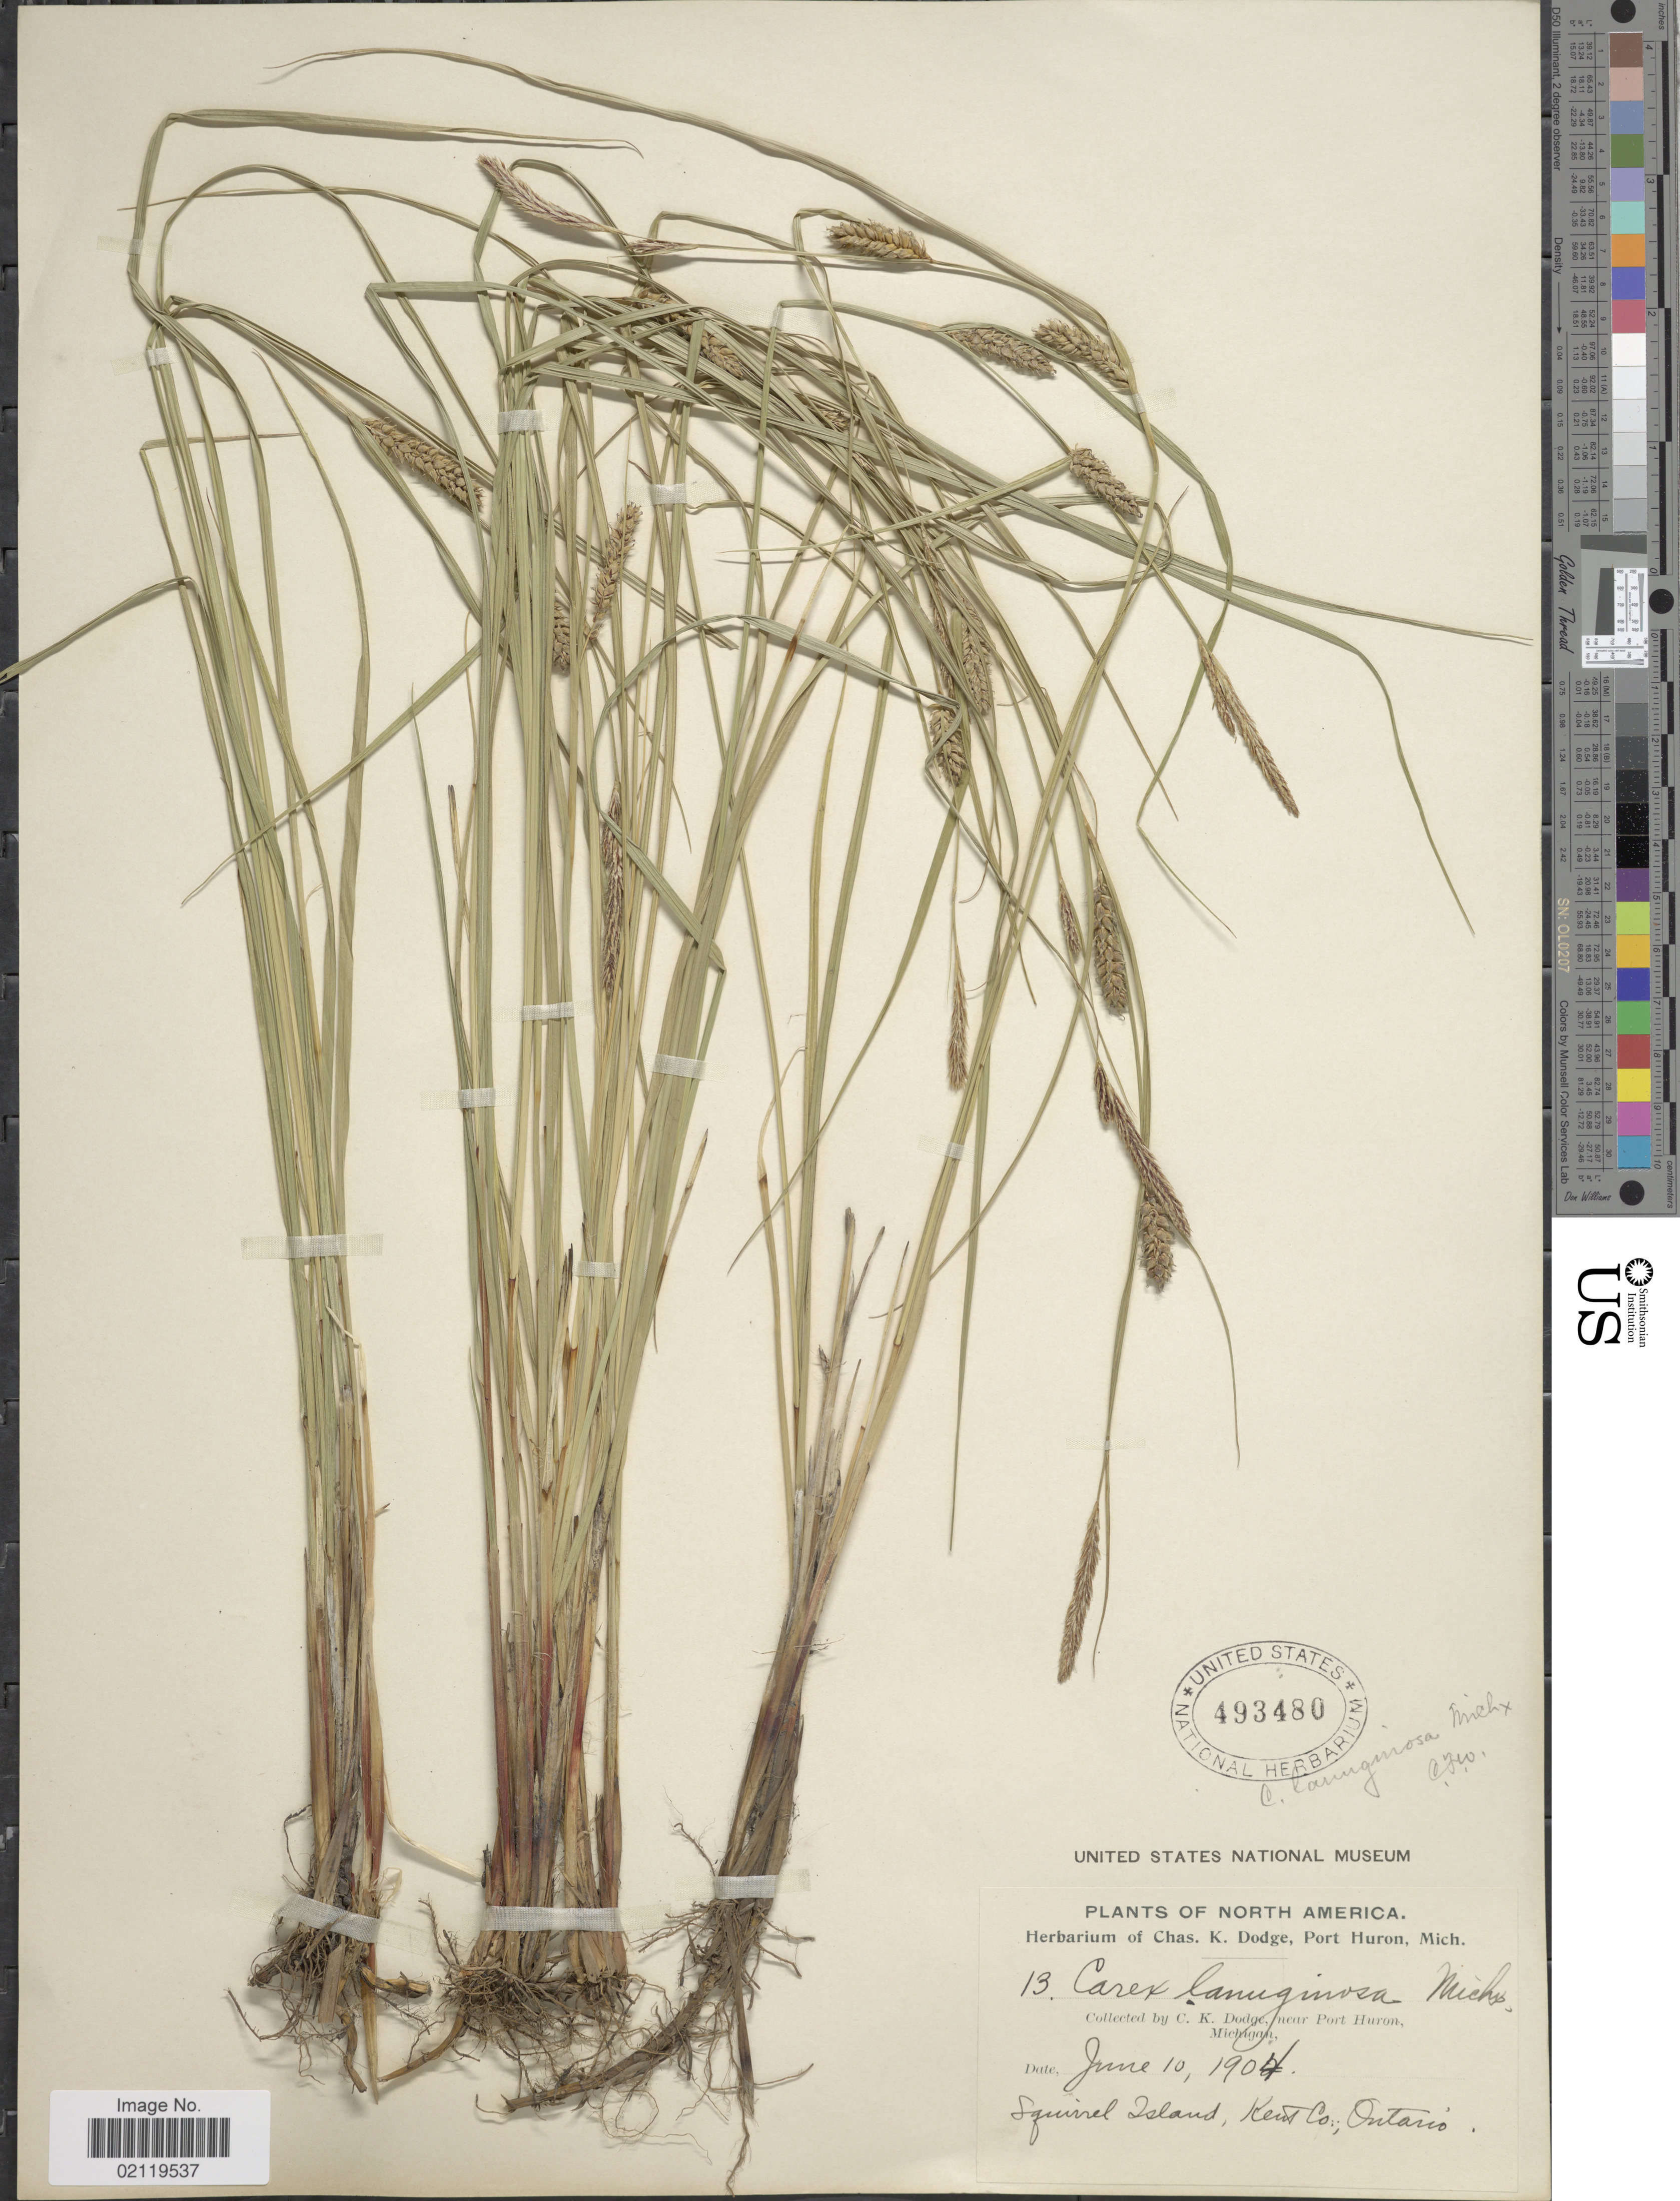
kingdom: Plantae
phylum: Tracheophyta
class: Liliopsida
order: Poales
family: Cyperaceae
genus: Carex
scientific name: Carex pellita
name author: Muhl. ex Willd.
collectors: C. K. Dodge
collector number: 13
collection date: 1904-06-10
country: Canada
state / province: Ontario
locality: Squirrel Island, Kent Co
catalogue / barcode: US 493480